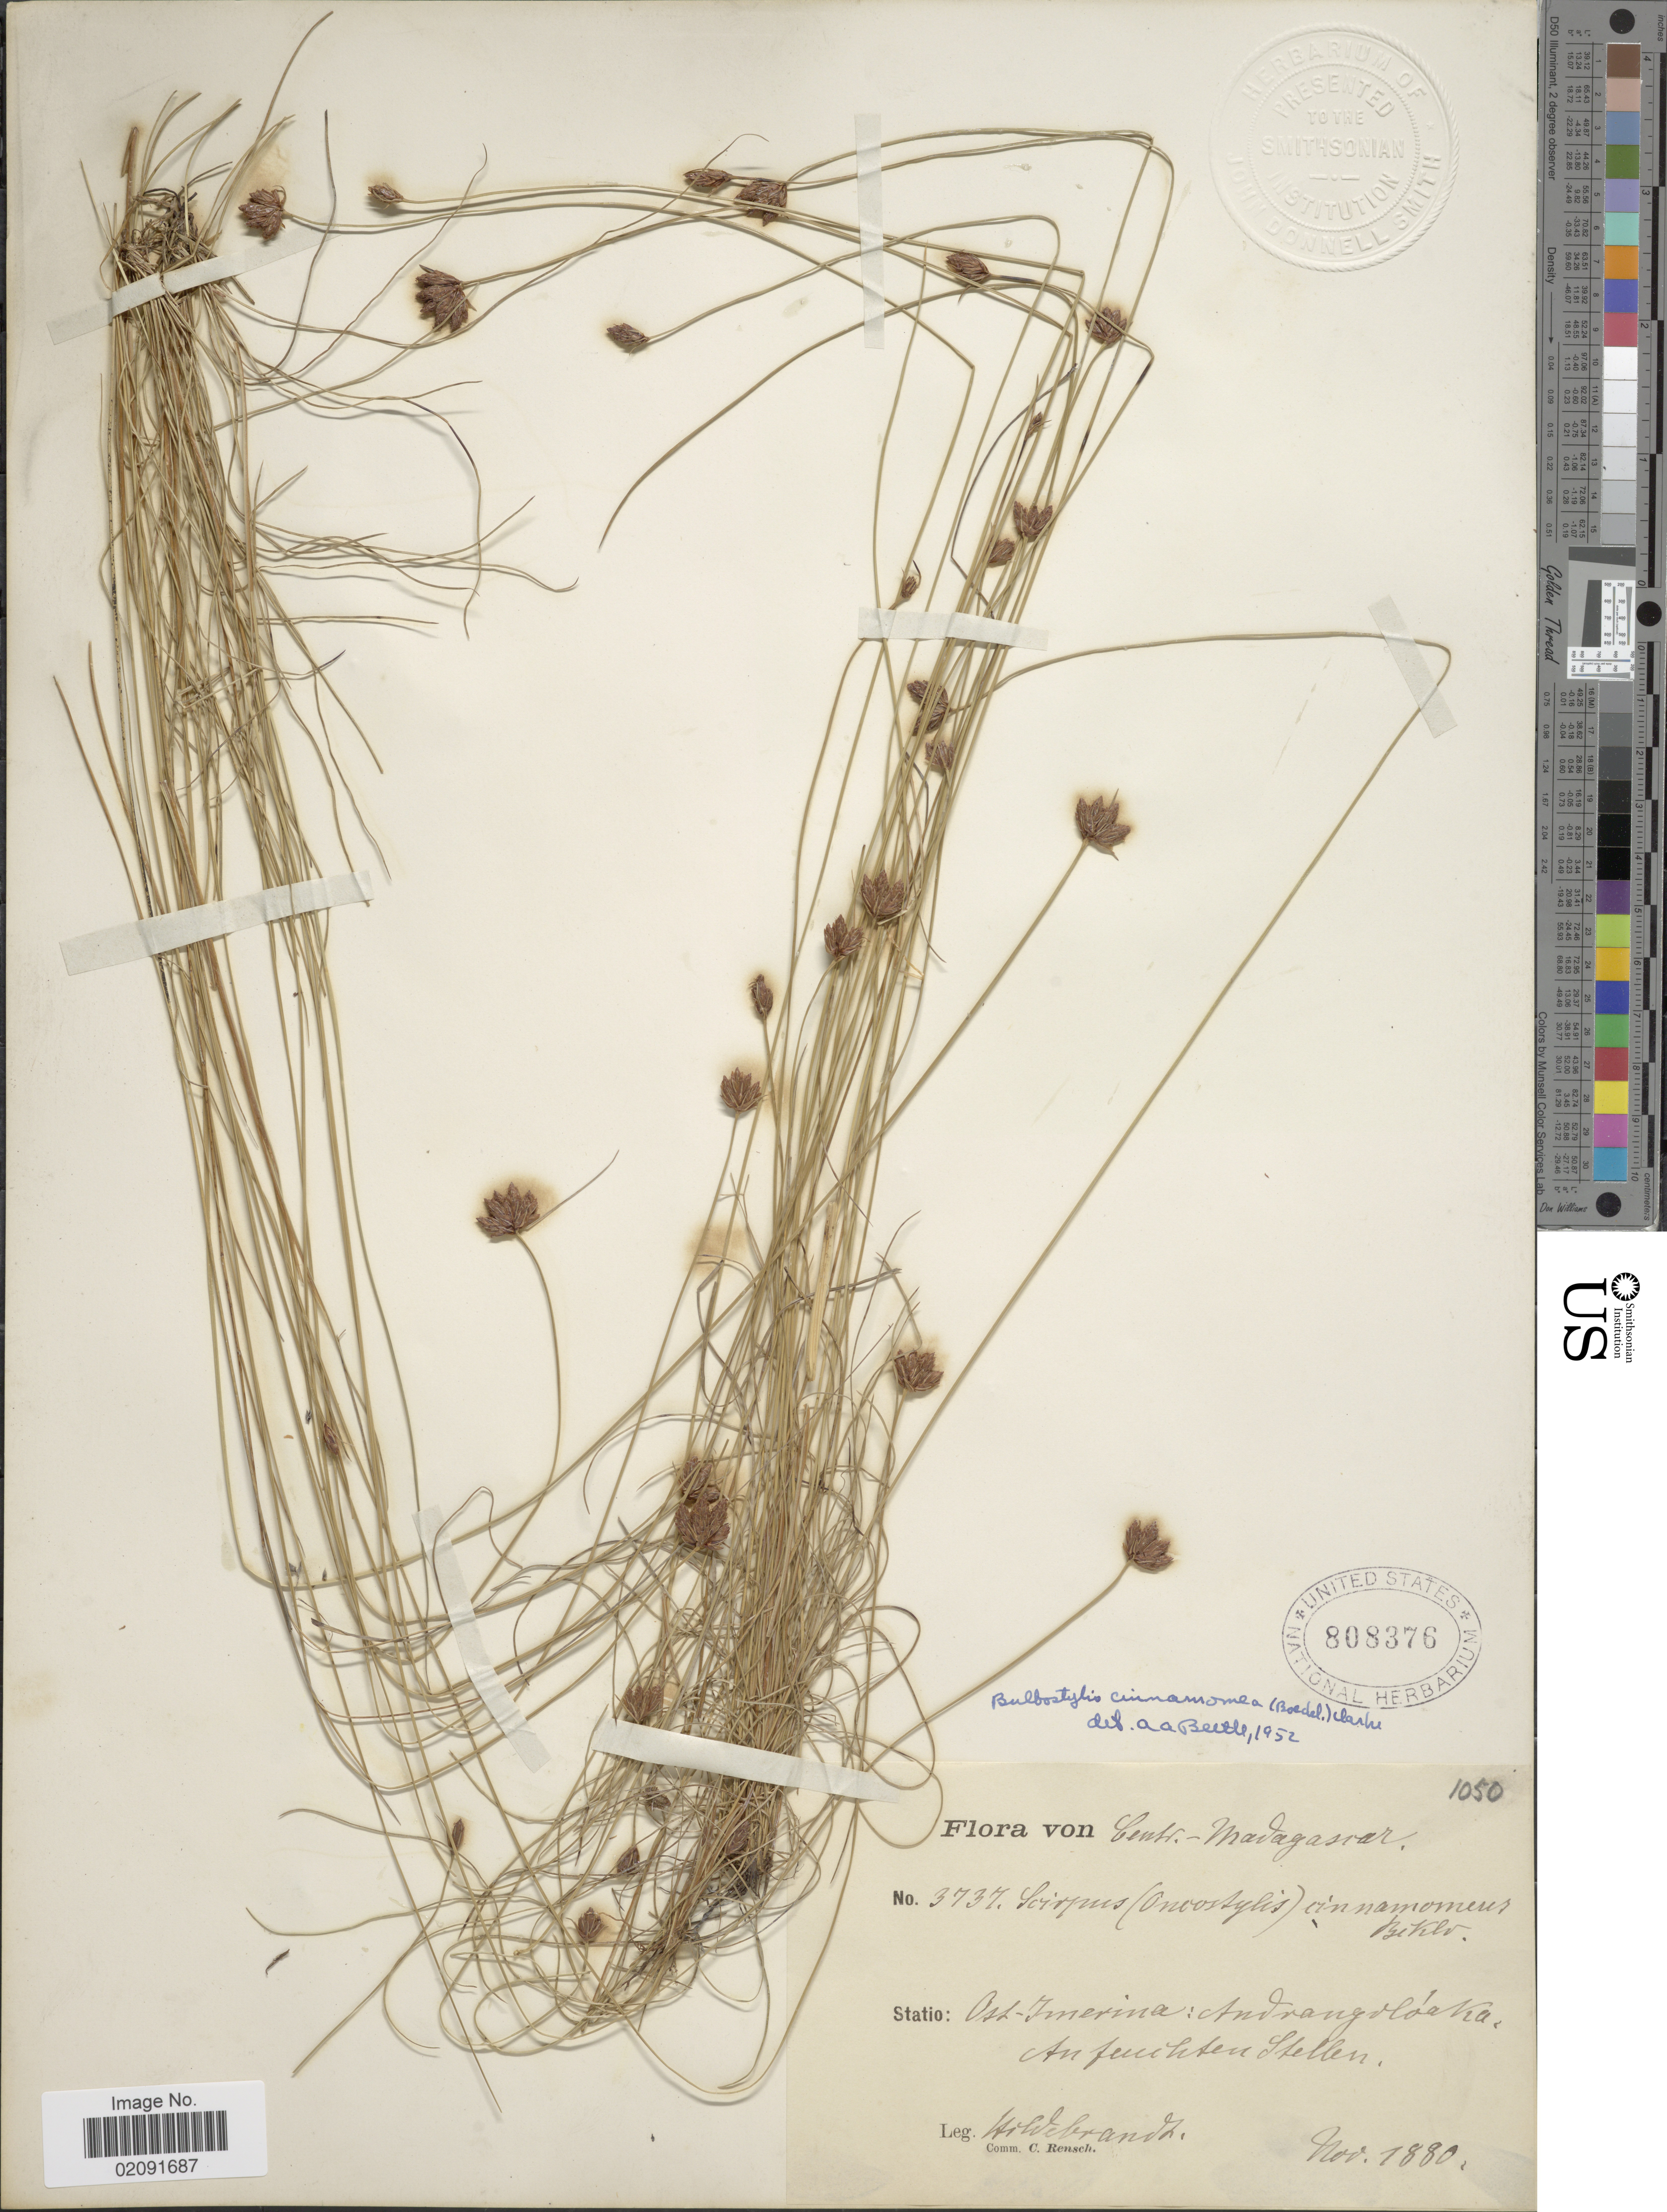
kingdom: Plantae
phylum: Tracheophyta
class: Liliopsida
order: Poales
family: Cyperaceae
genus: Scirpus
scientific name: Scirpus cinnamomeus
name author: Boeckeler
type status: Type Collection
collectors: J. Hildebrandt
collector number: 3737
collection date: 1880-11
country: Madagascar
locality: Centr.-Madagascar. Ost-Imerina: Andrangoloaka.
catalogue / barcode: US 808376